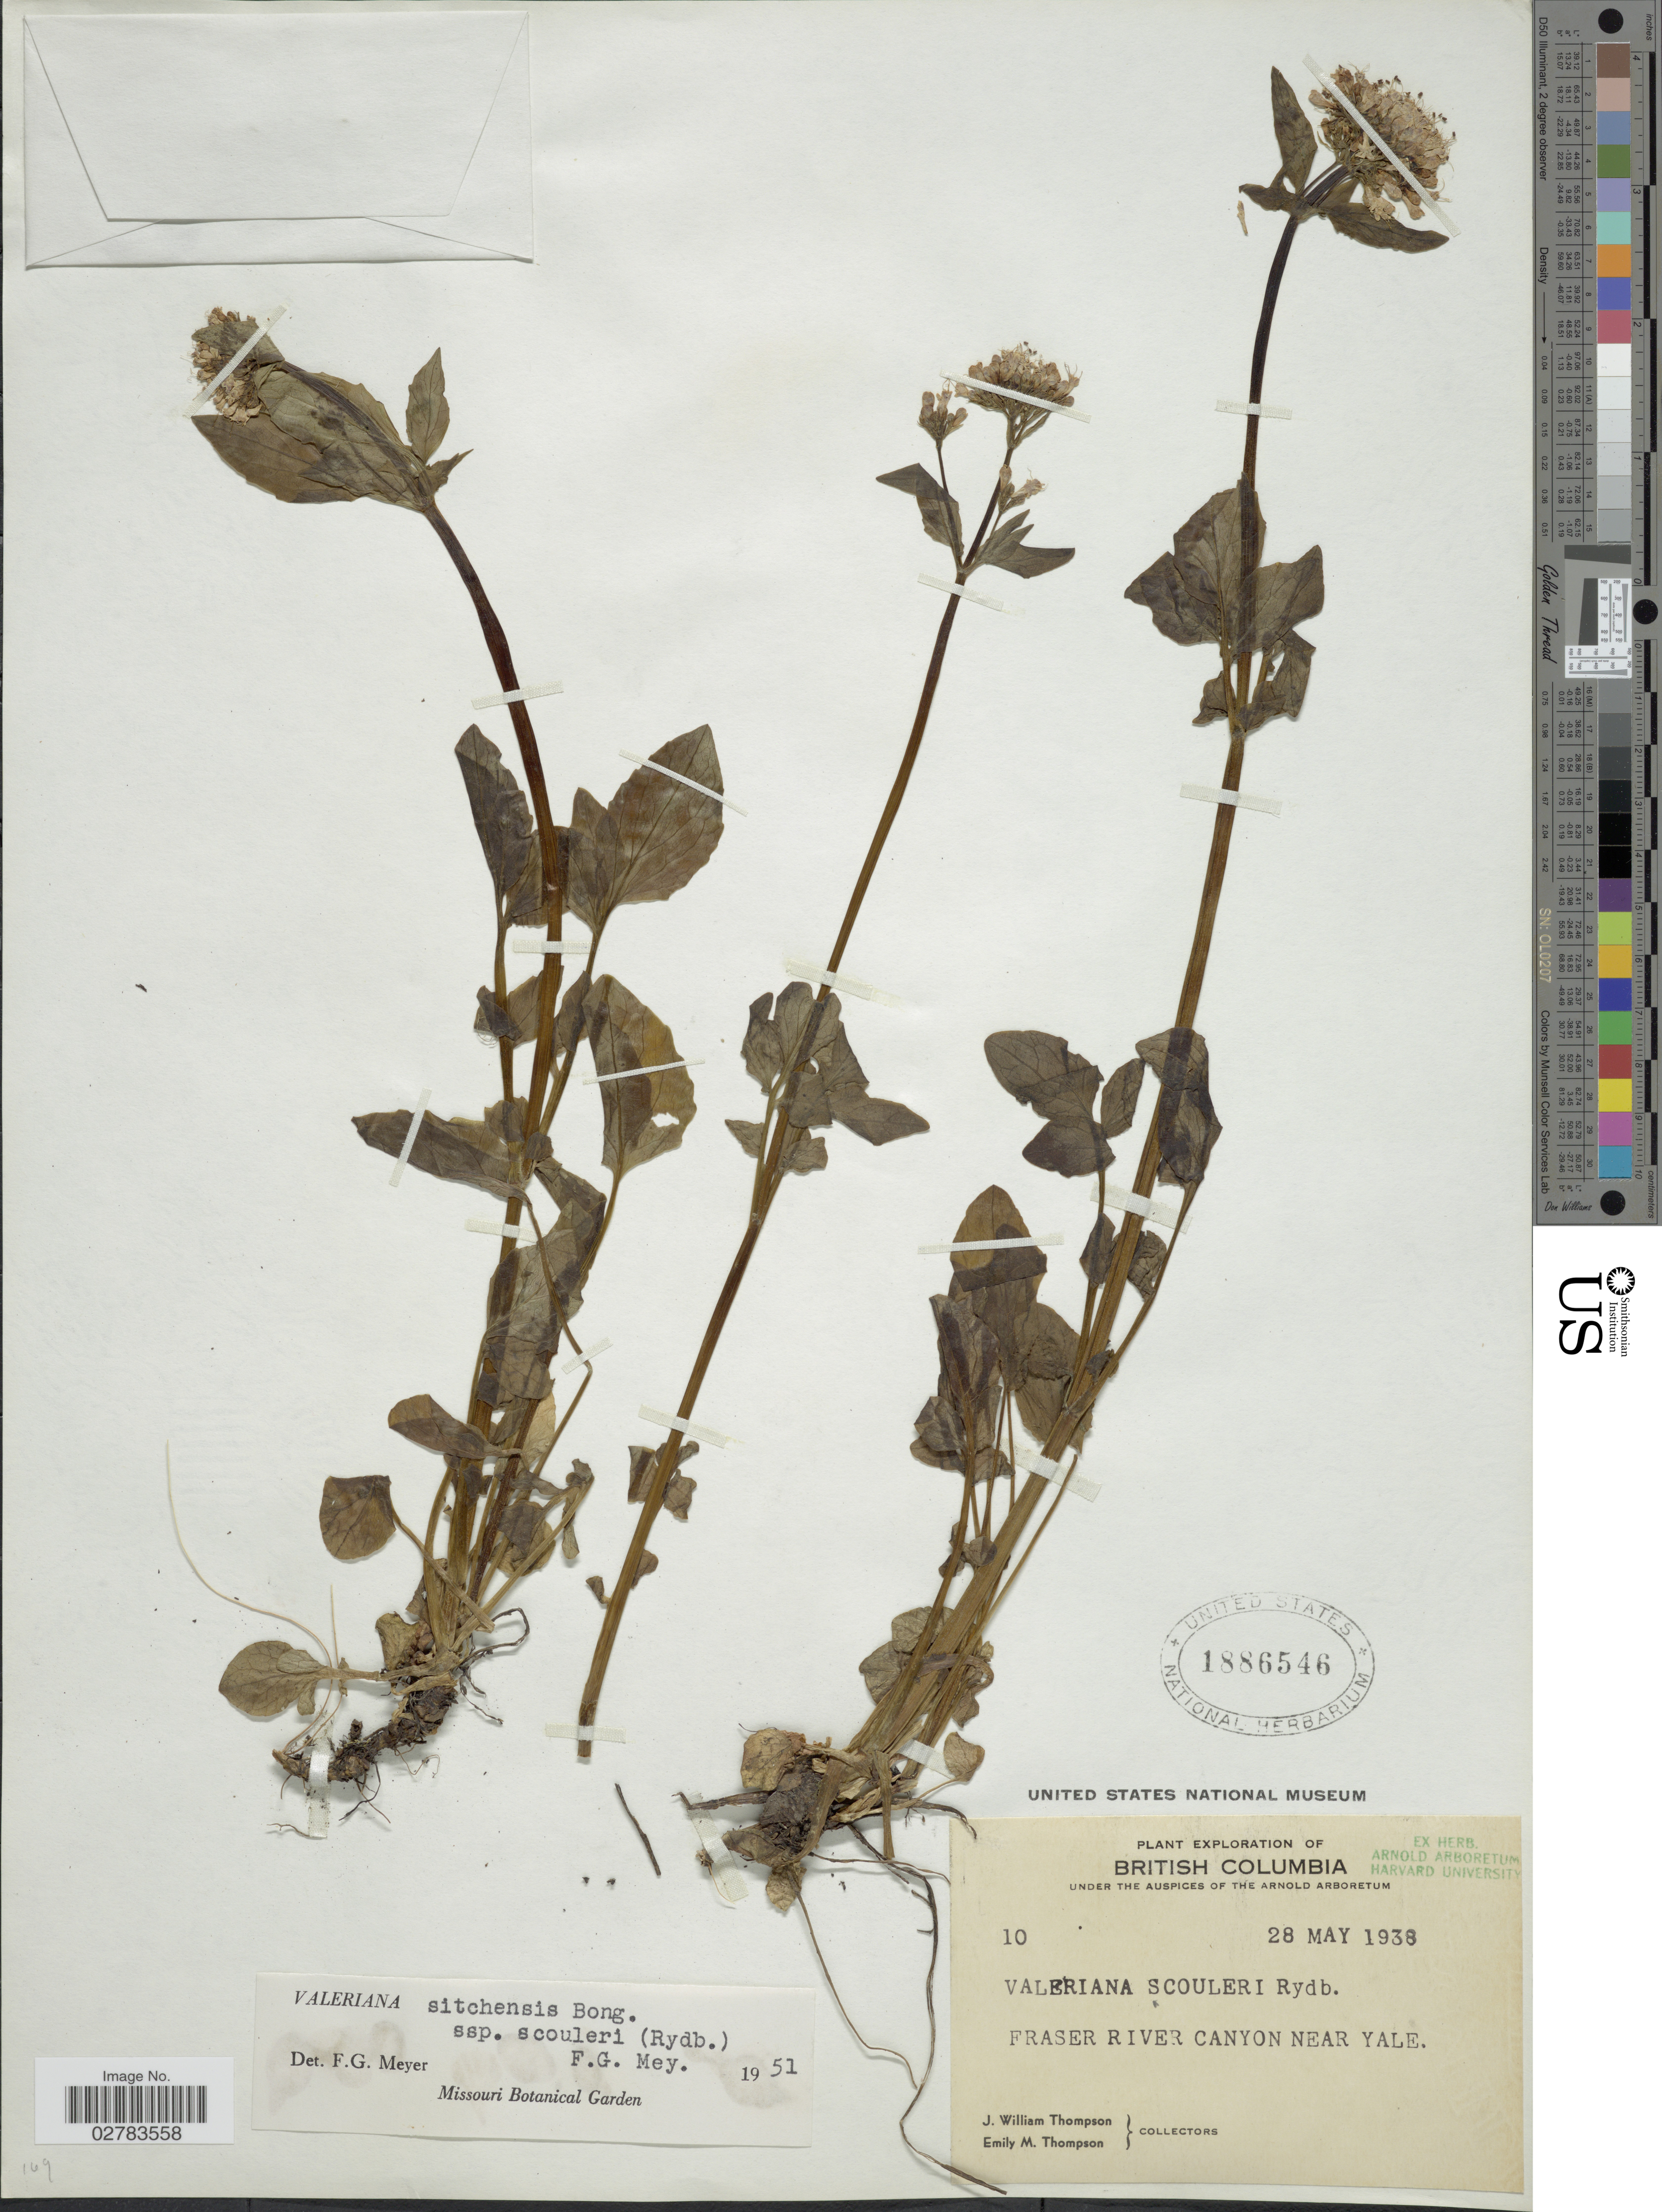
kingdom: Plantae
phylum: Tracheophyta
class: Magnoliopsida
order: Dipsacales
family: Caprifoliaceae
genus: Valeriana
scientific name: Valeriana sitchensis subsp. scouleri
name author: (Rydb.) F.G. Mey.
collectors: J. W. Thompson & E. M. Thompson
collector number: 10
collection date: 1938-05-28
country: Canada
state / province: British Columbia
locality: Fraser River Canyon near Yale.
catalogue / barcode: US 1886546